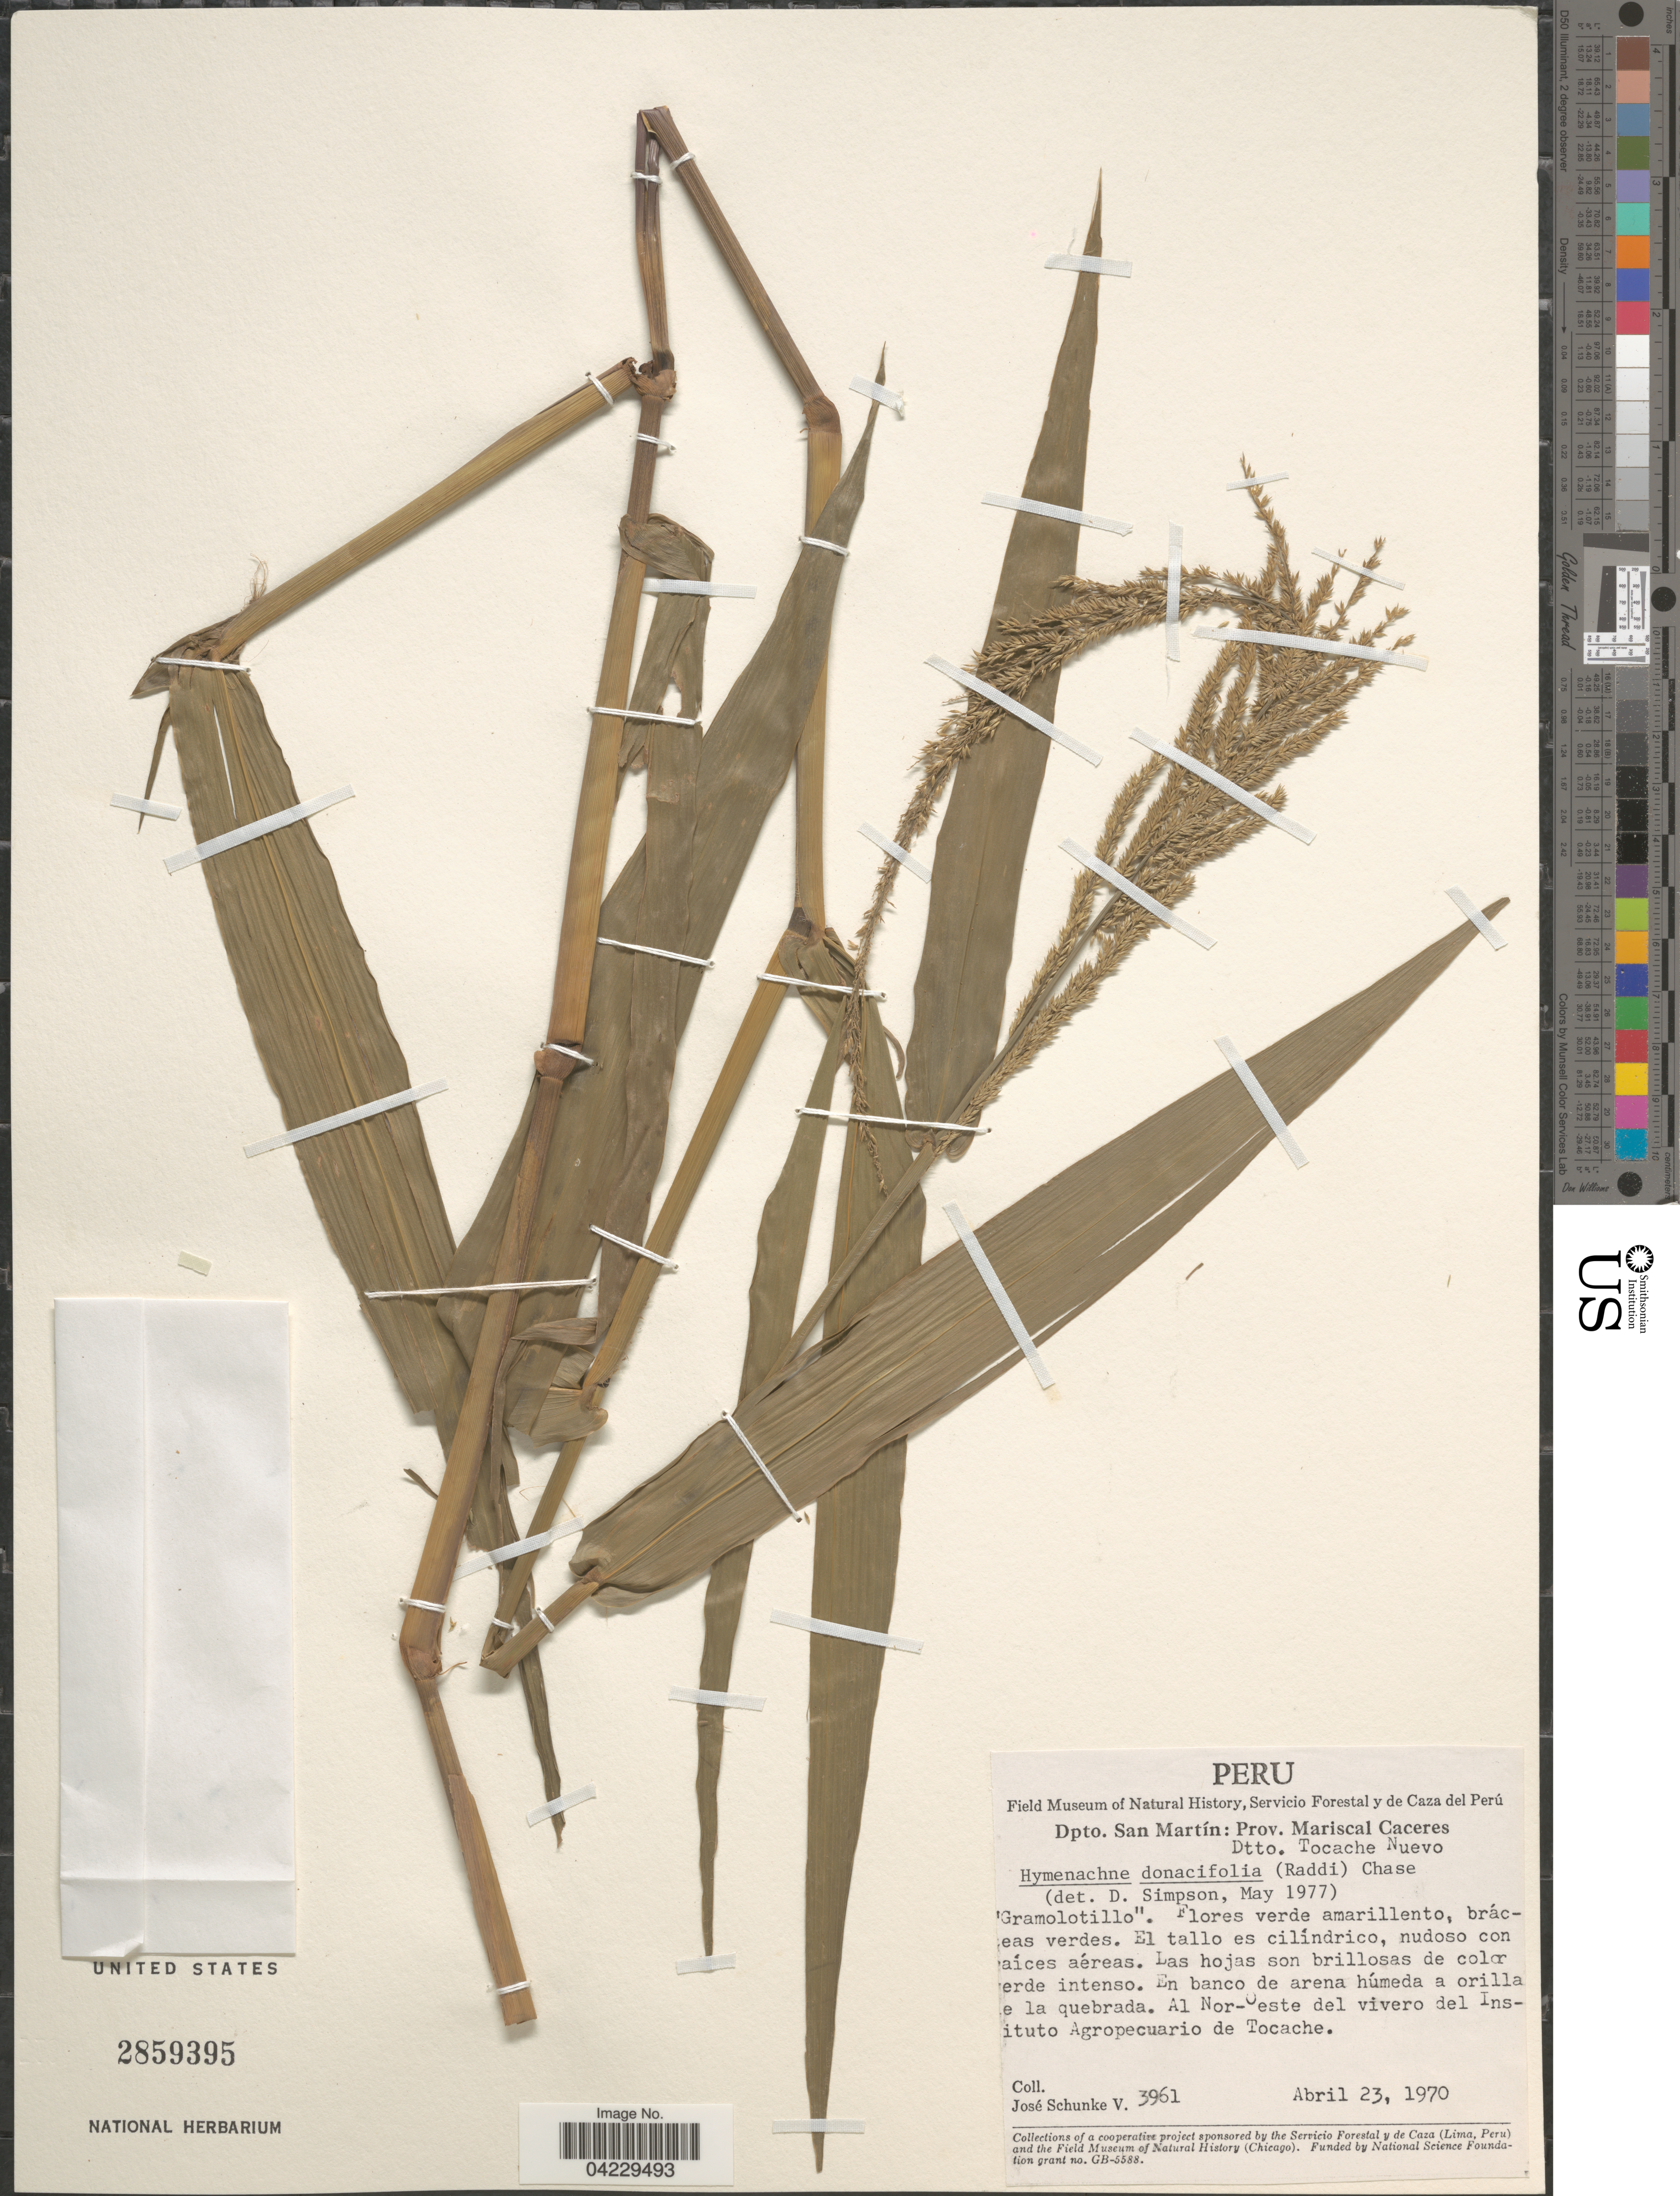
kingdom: Plantae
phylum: Tracheophyta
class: Liliopsida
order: Poales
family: Poaceae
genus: Hymenachne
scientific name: Hymenachne donacifolia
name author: (Raddi) Chase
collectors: J. Schunke Vigo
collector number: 3961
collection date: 1970-04-23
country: Peru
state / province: San Martín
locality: Dpto. San Martín: Prov. Mariscal Caceres. Dtto. Tocache Nuevo. Al Nor-Oeste del vivero del Instituto Agropecuario de Tocache.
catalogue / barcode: US 2859395